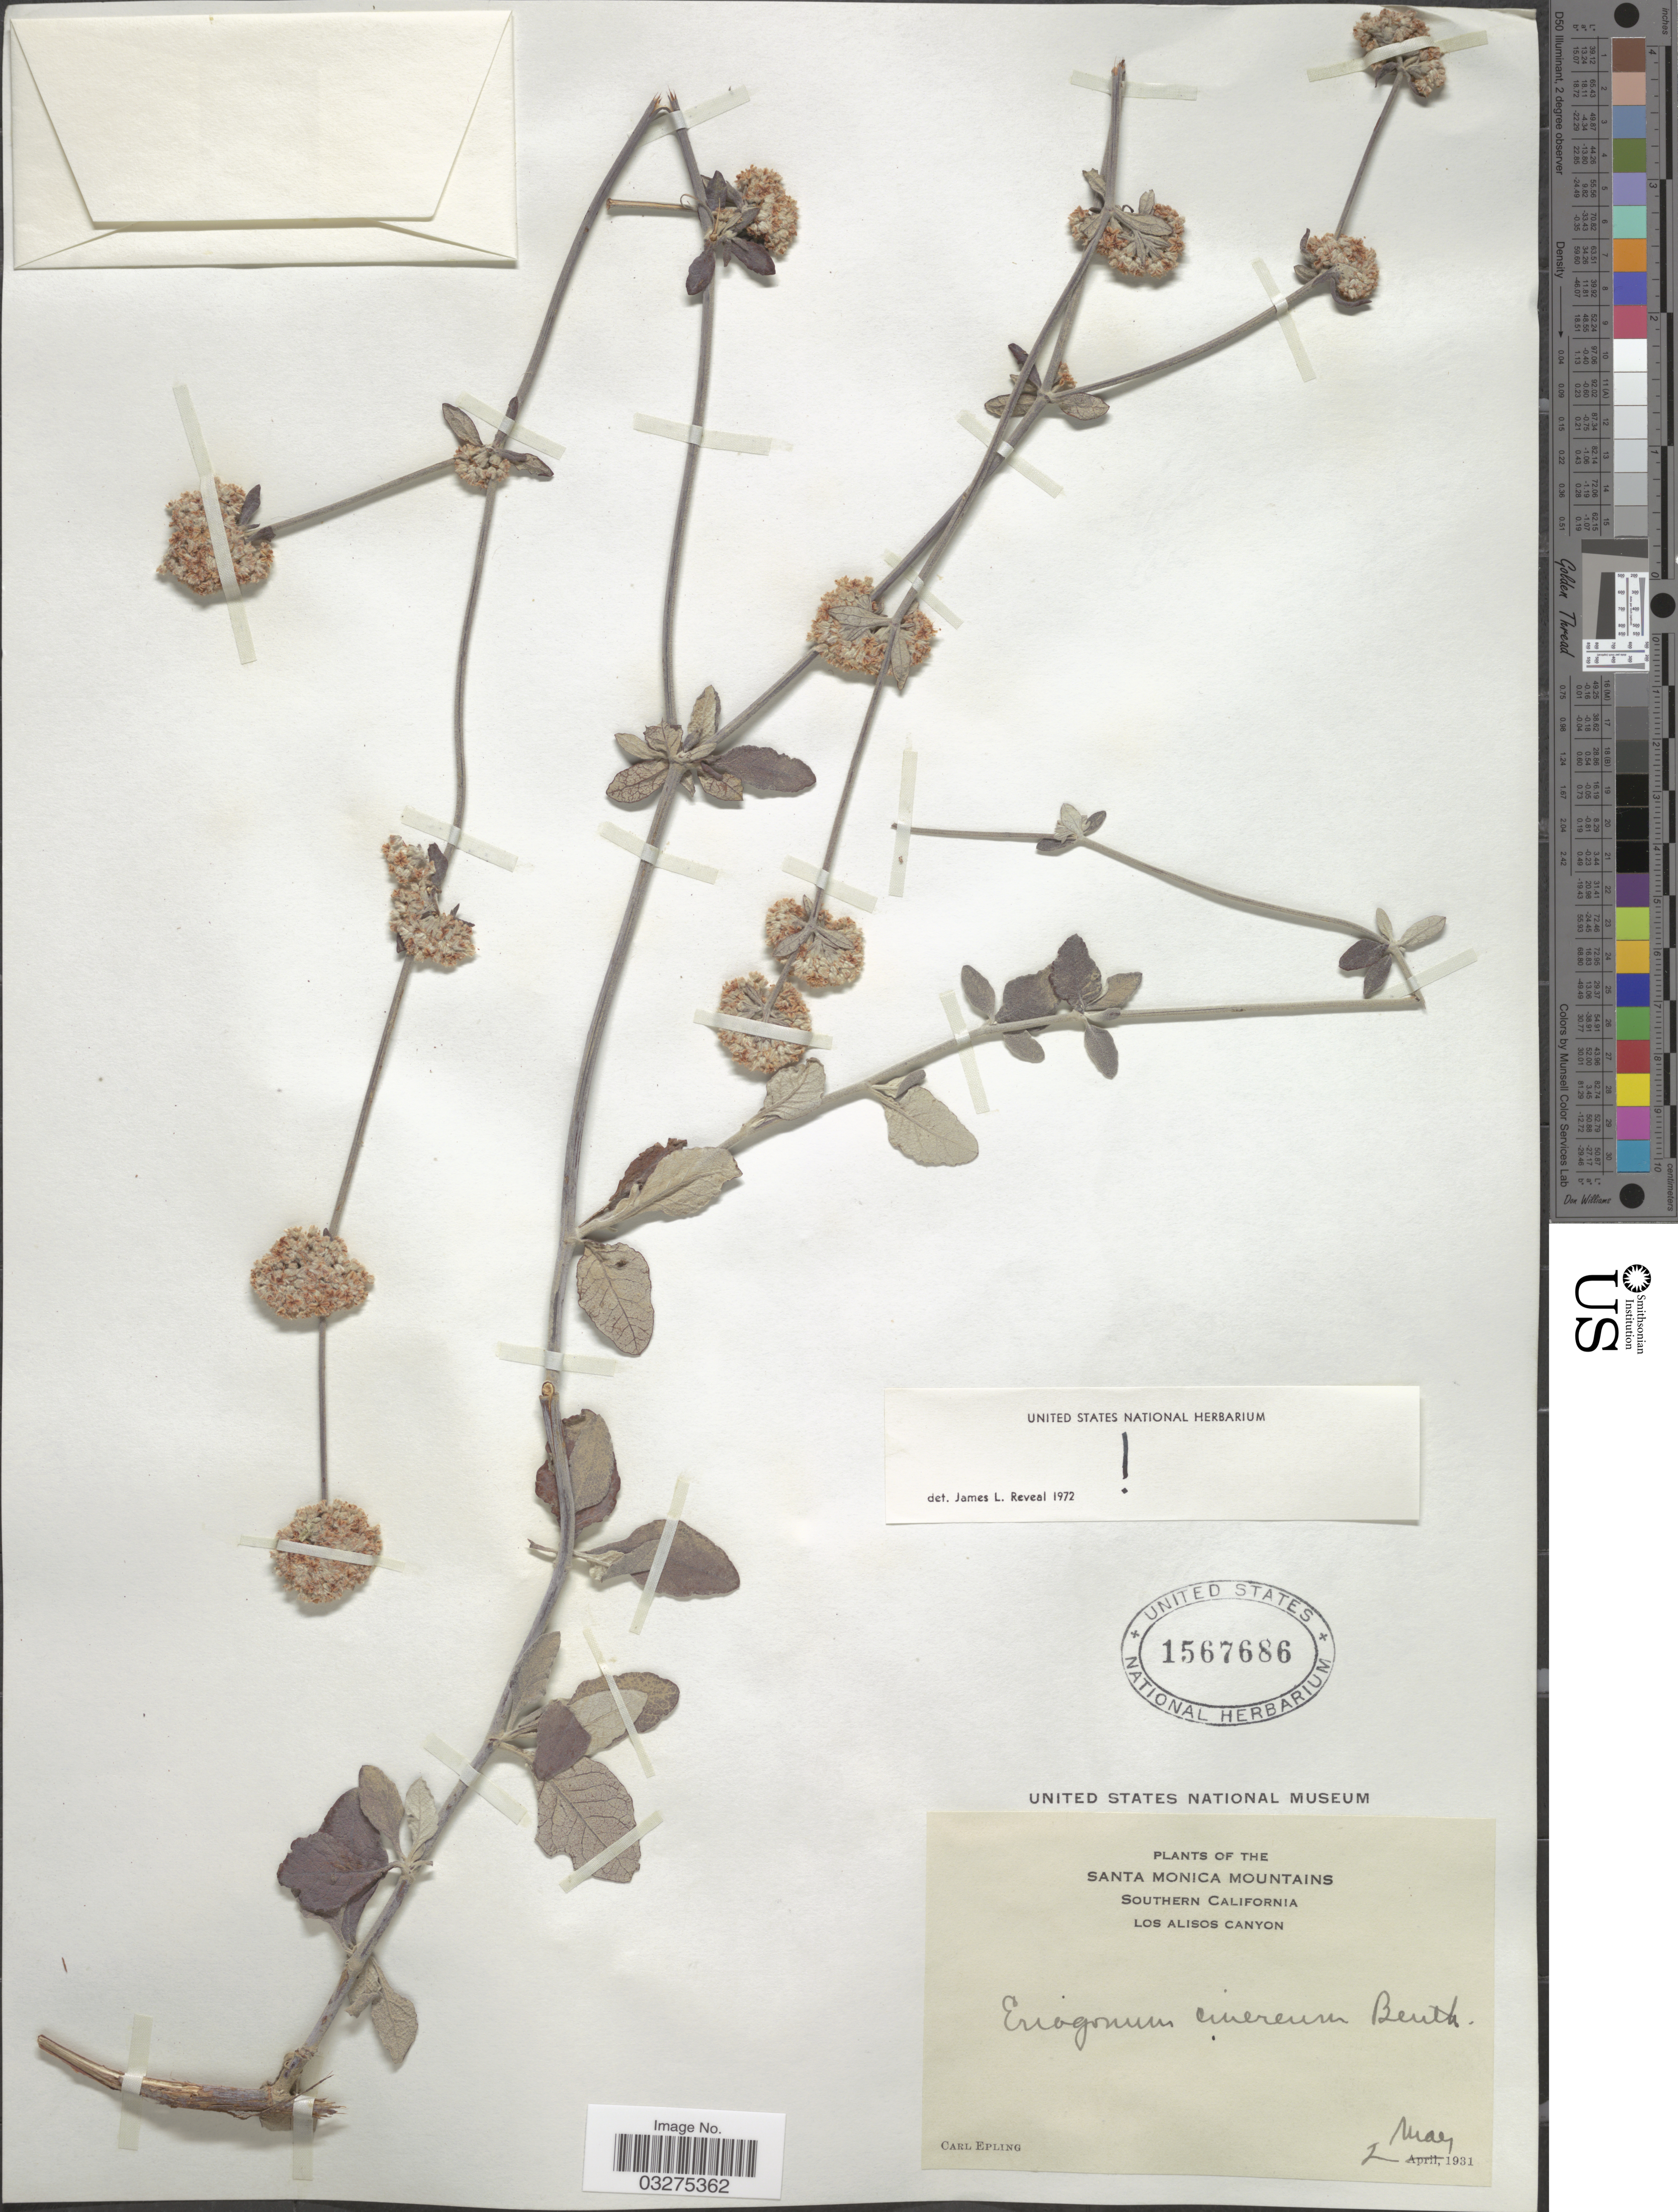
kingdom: Plantae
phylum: Tracheophyta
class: Magnoliopsida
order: Caryophyllales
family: Polygonaceae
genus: Eriogonum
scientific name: Eriogonum cinerum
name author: Benth.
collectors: C. C. Epling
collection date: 1931-05-02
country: United States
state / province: California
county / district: Los Angeles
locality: The Santa Monica Mountains. Southern California. Los Alisos Canyon.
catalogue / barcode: US 1567686